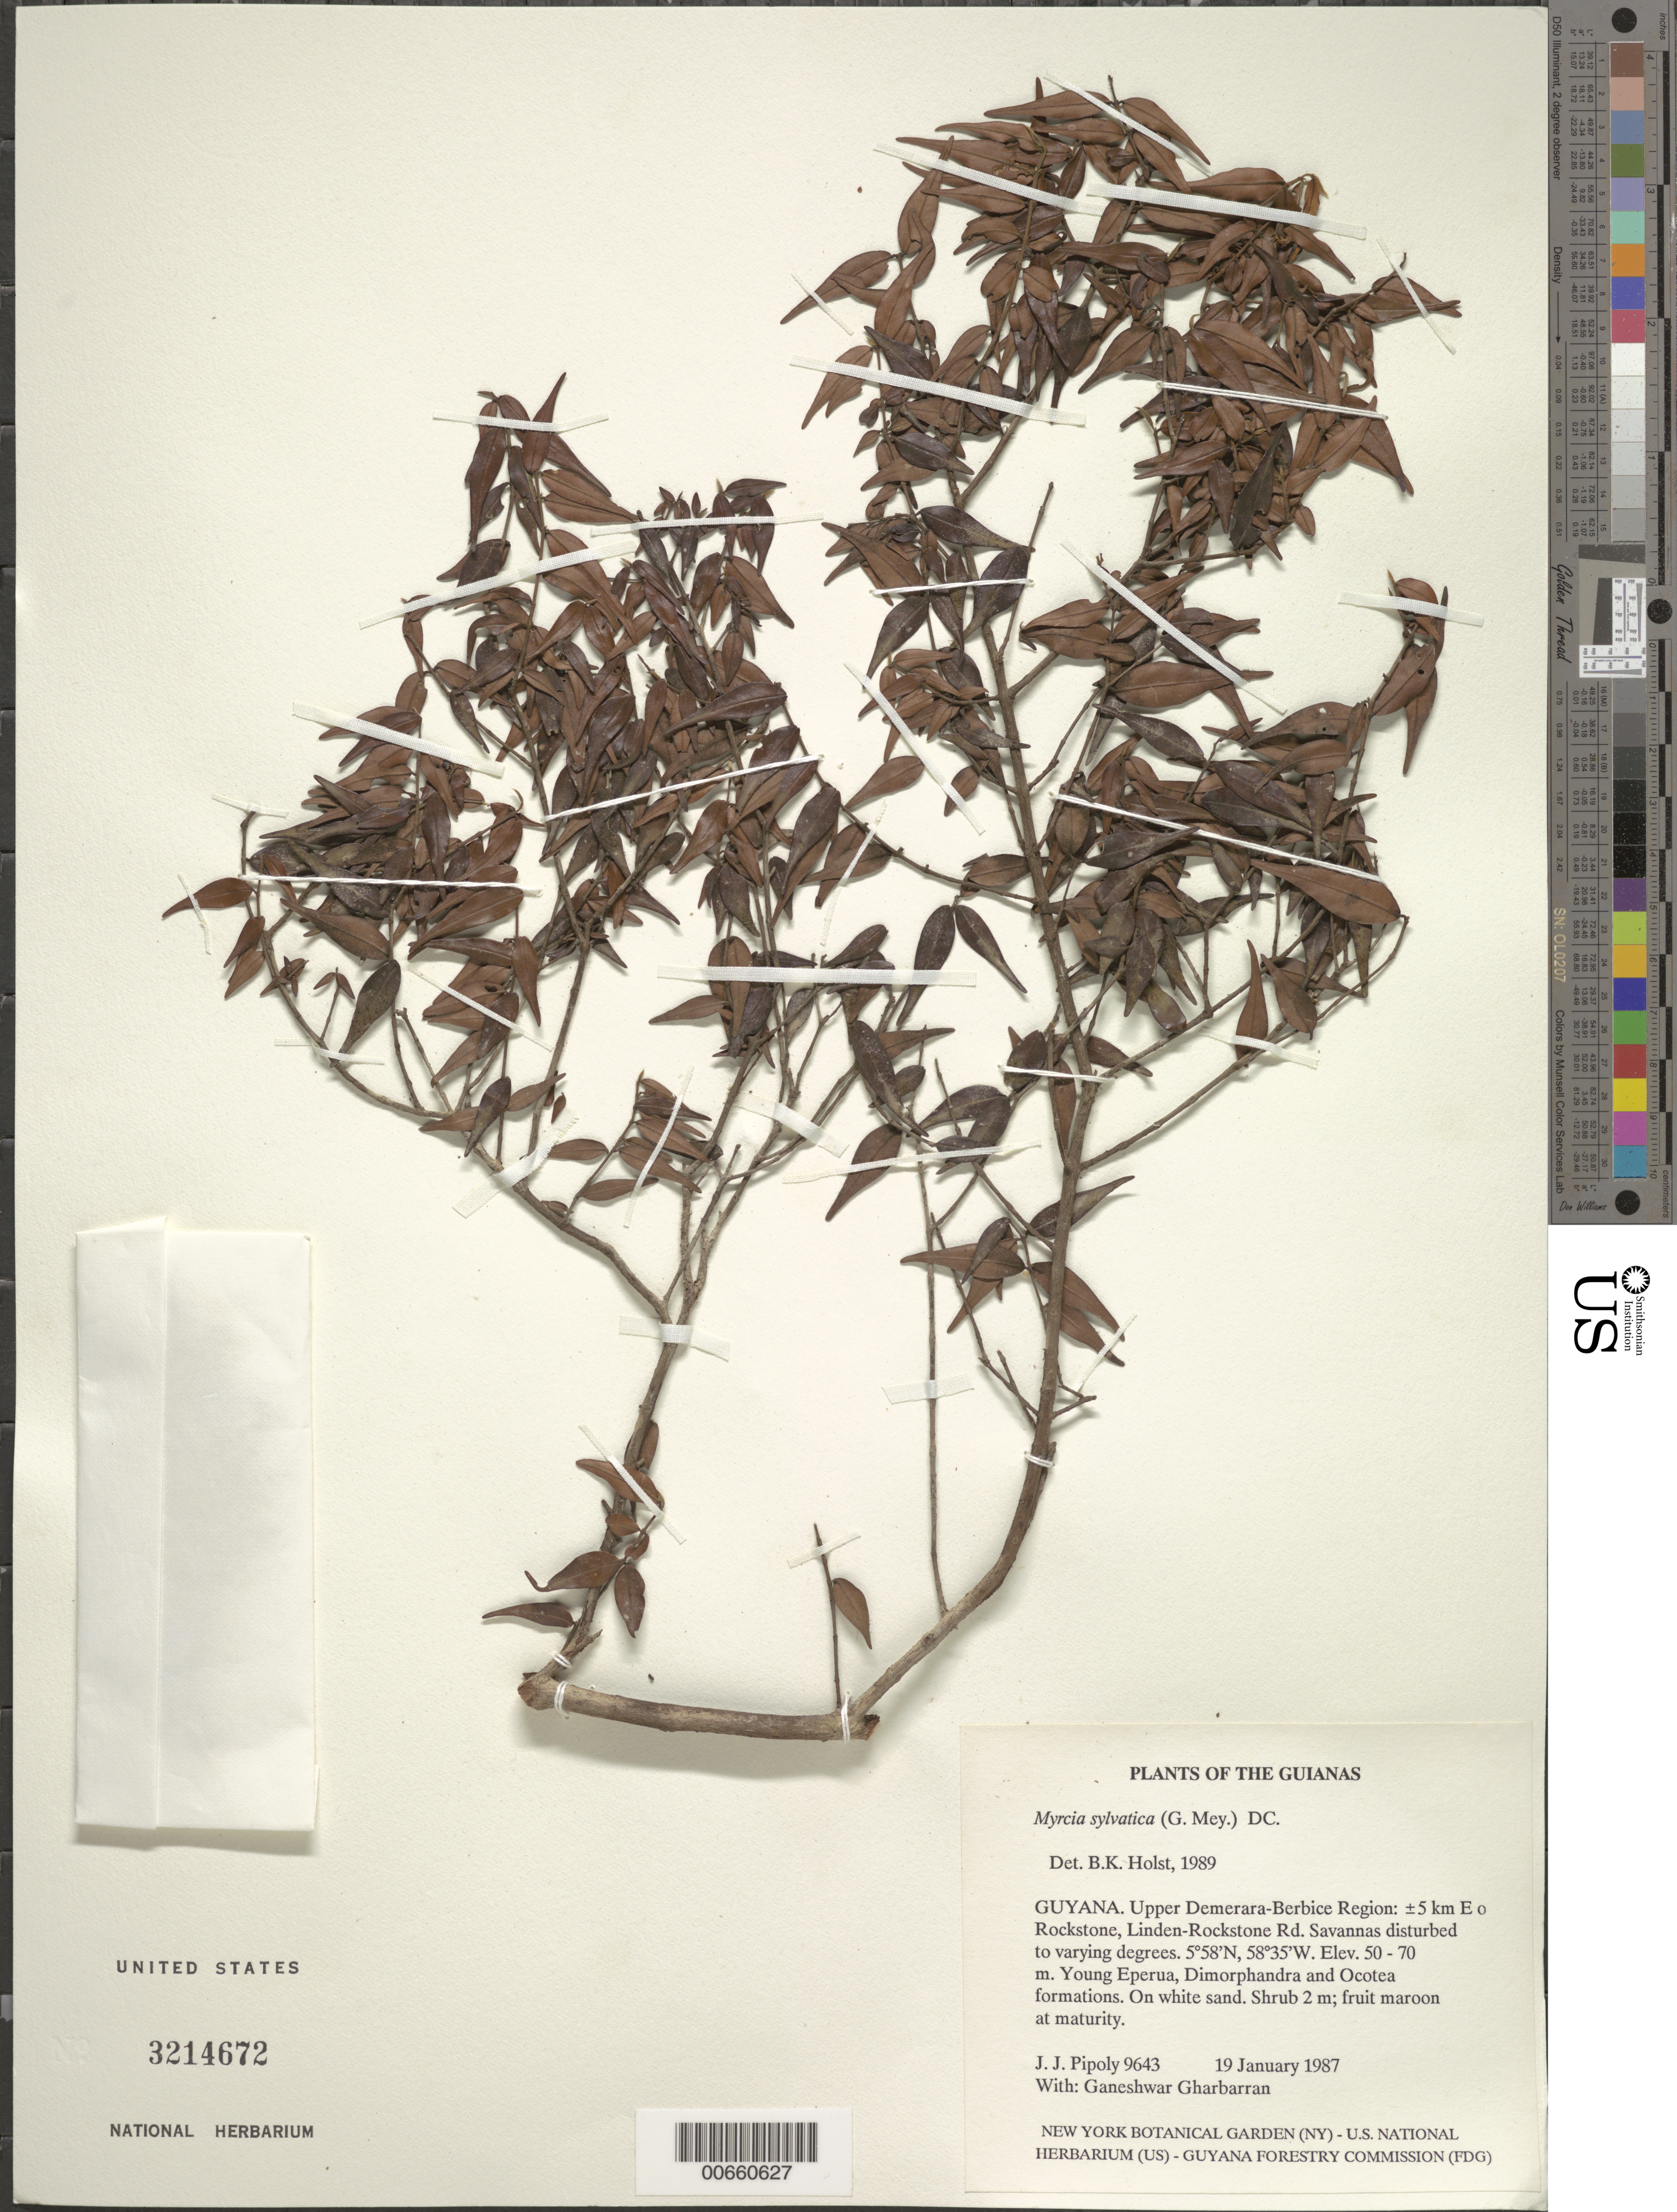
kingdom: Plantae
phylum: Tracheophyta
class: Magnoliopsida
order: Myrtales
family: Myrtaceae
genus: Myrcia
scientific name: Myrcia sylvatica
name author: (G. Mey.) DC.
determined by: Holst, Bruce K.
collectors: J. J. Pipoly & G. Gharbarran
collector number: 9643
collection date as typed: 19 January 1987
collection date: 1987-01-19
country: Guyana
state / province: U. Demerara-Berbice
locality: ±5 km E of Rockstone, Linden-Rockstone Rd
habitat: Savannas disturbed to varying degrees. Young Eperua, Dimorphandra and Ocotea formations. On white sand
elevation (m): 50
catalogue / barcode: US 3214672